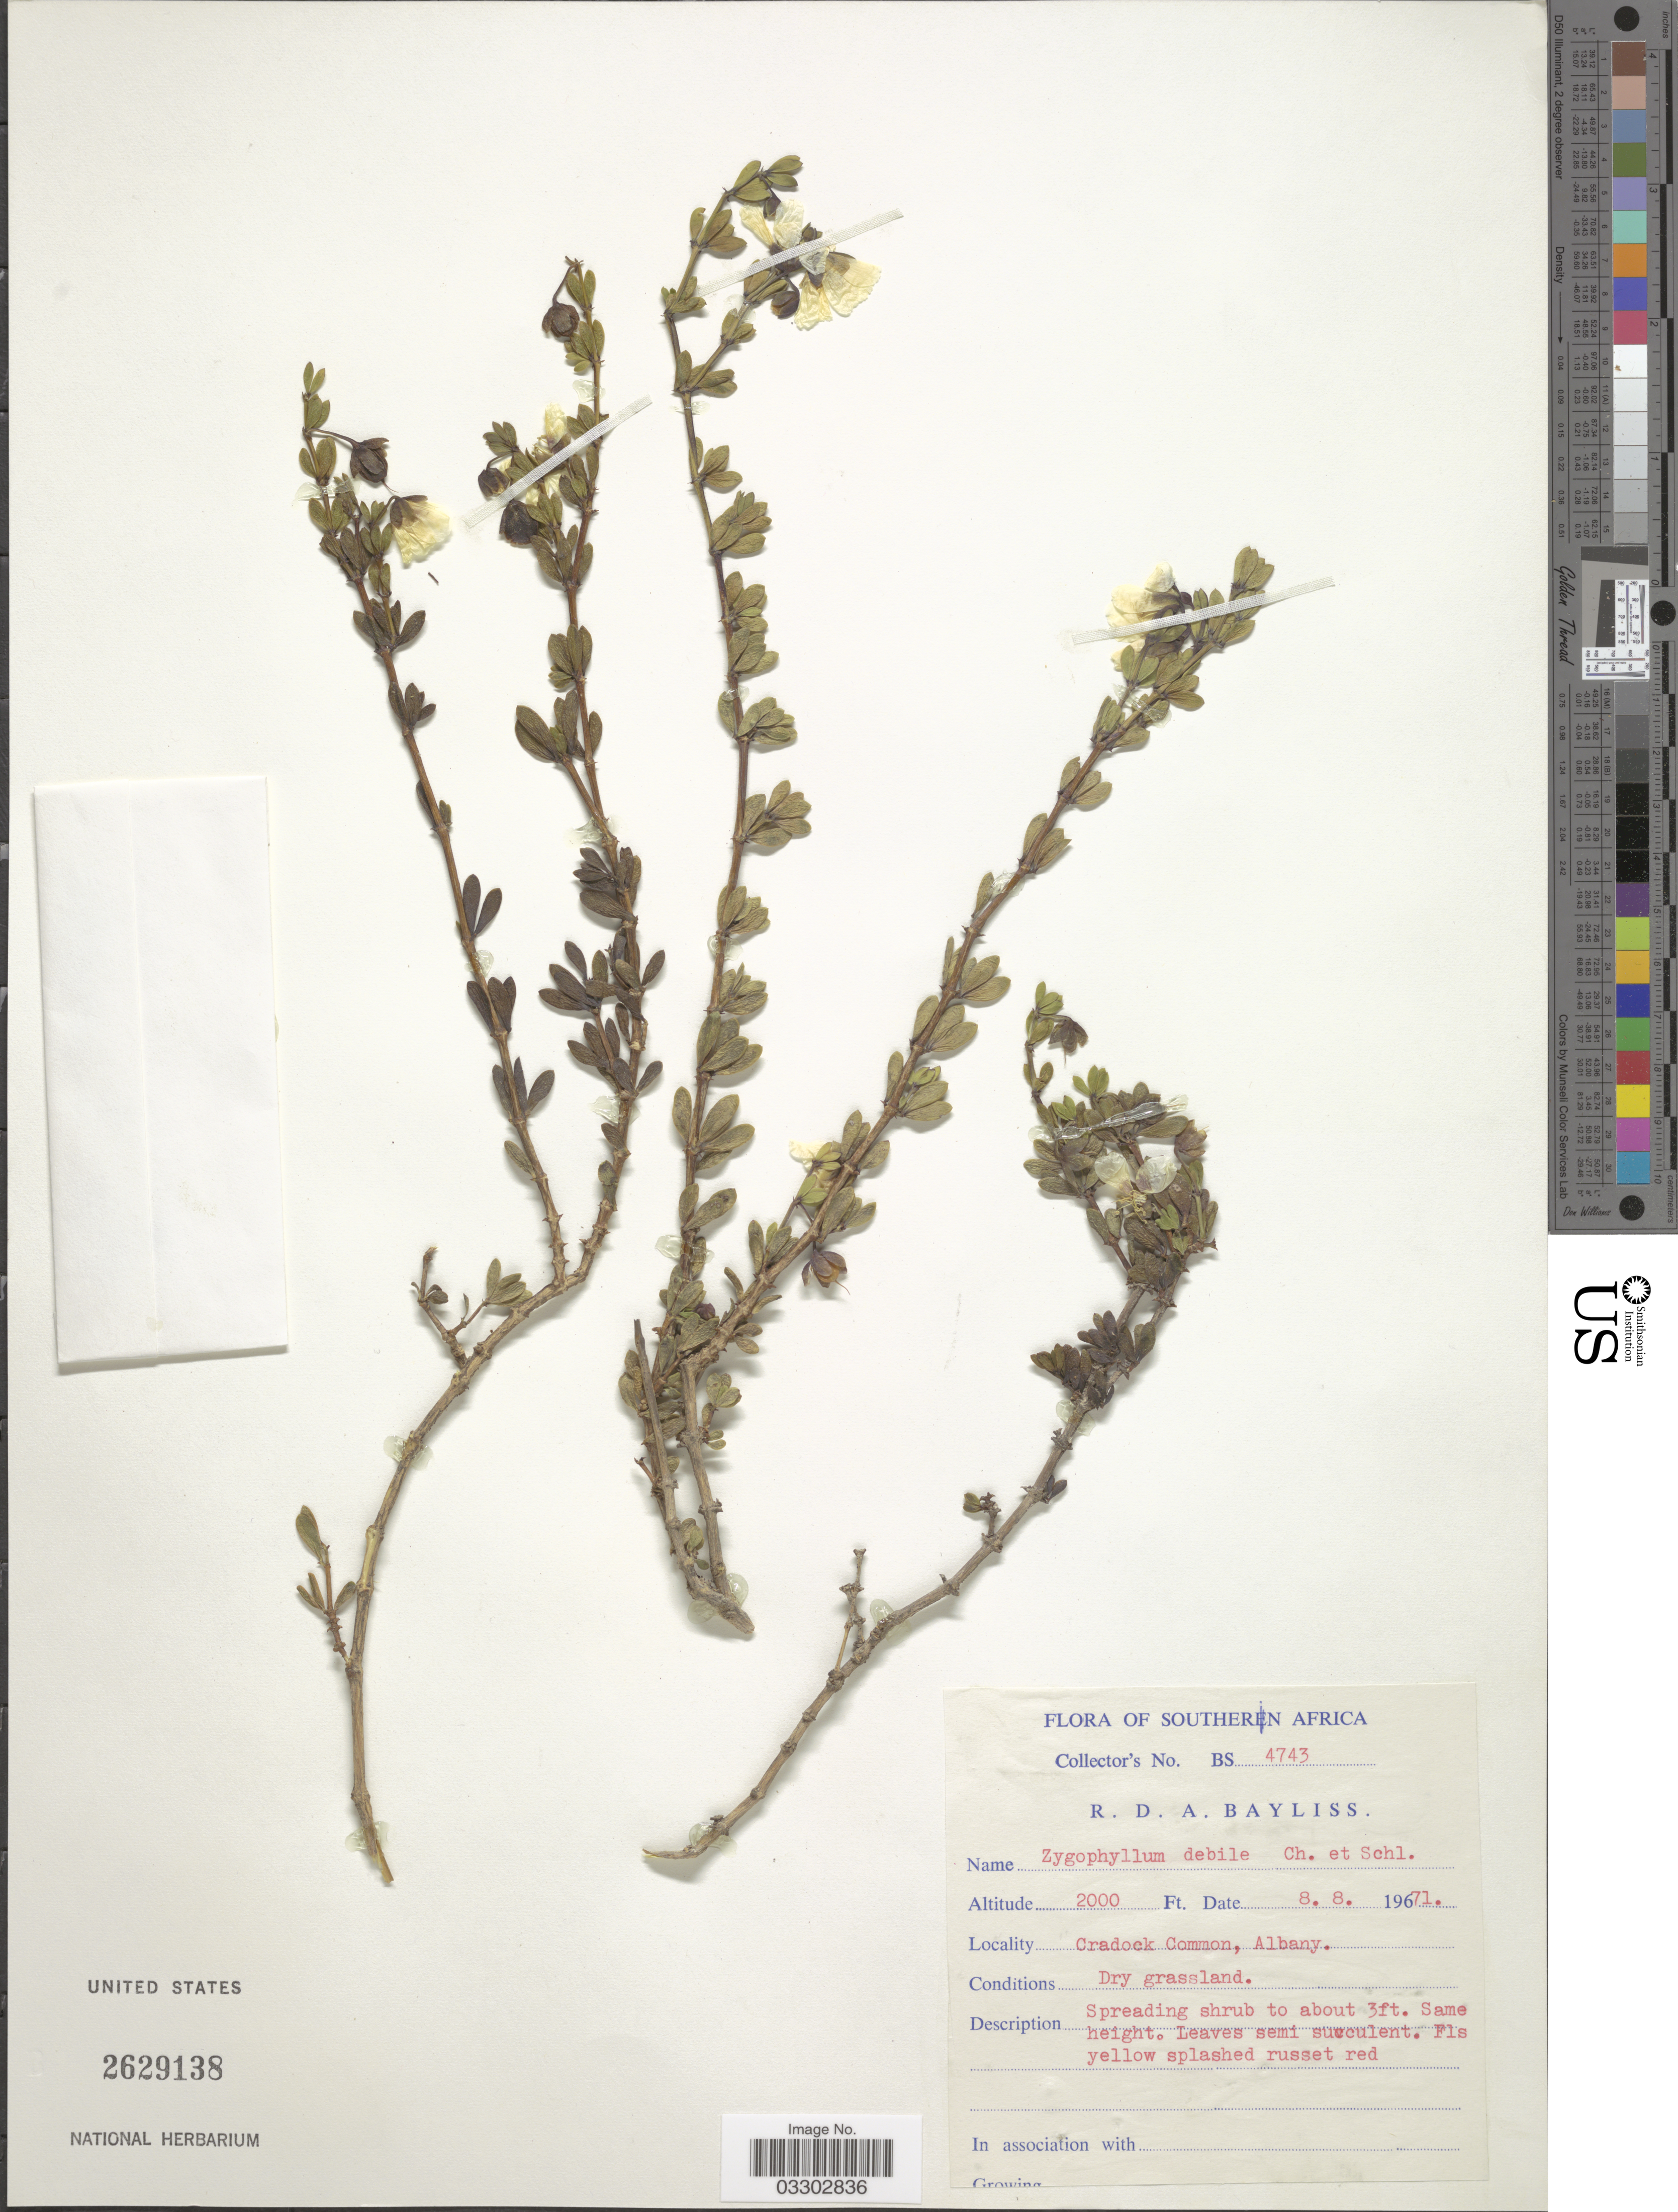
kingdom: Plantae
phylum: Tracheophyta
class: Magnoliopsida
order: Zygophyllales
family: Zygophyllaceae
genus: Roepera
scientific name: Roepera debilis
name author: (Cham.) Beier & Thulin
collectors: R. Bayliss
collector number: BS 4743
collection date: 1971-08-08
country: South Africa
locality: Southern Africa. Cradock Common, Albany.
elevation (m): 610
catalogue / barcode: US 2629138